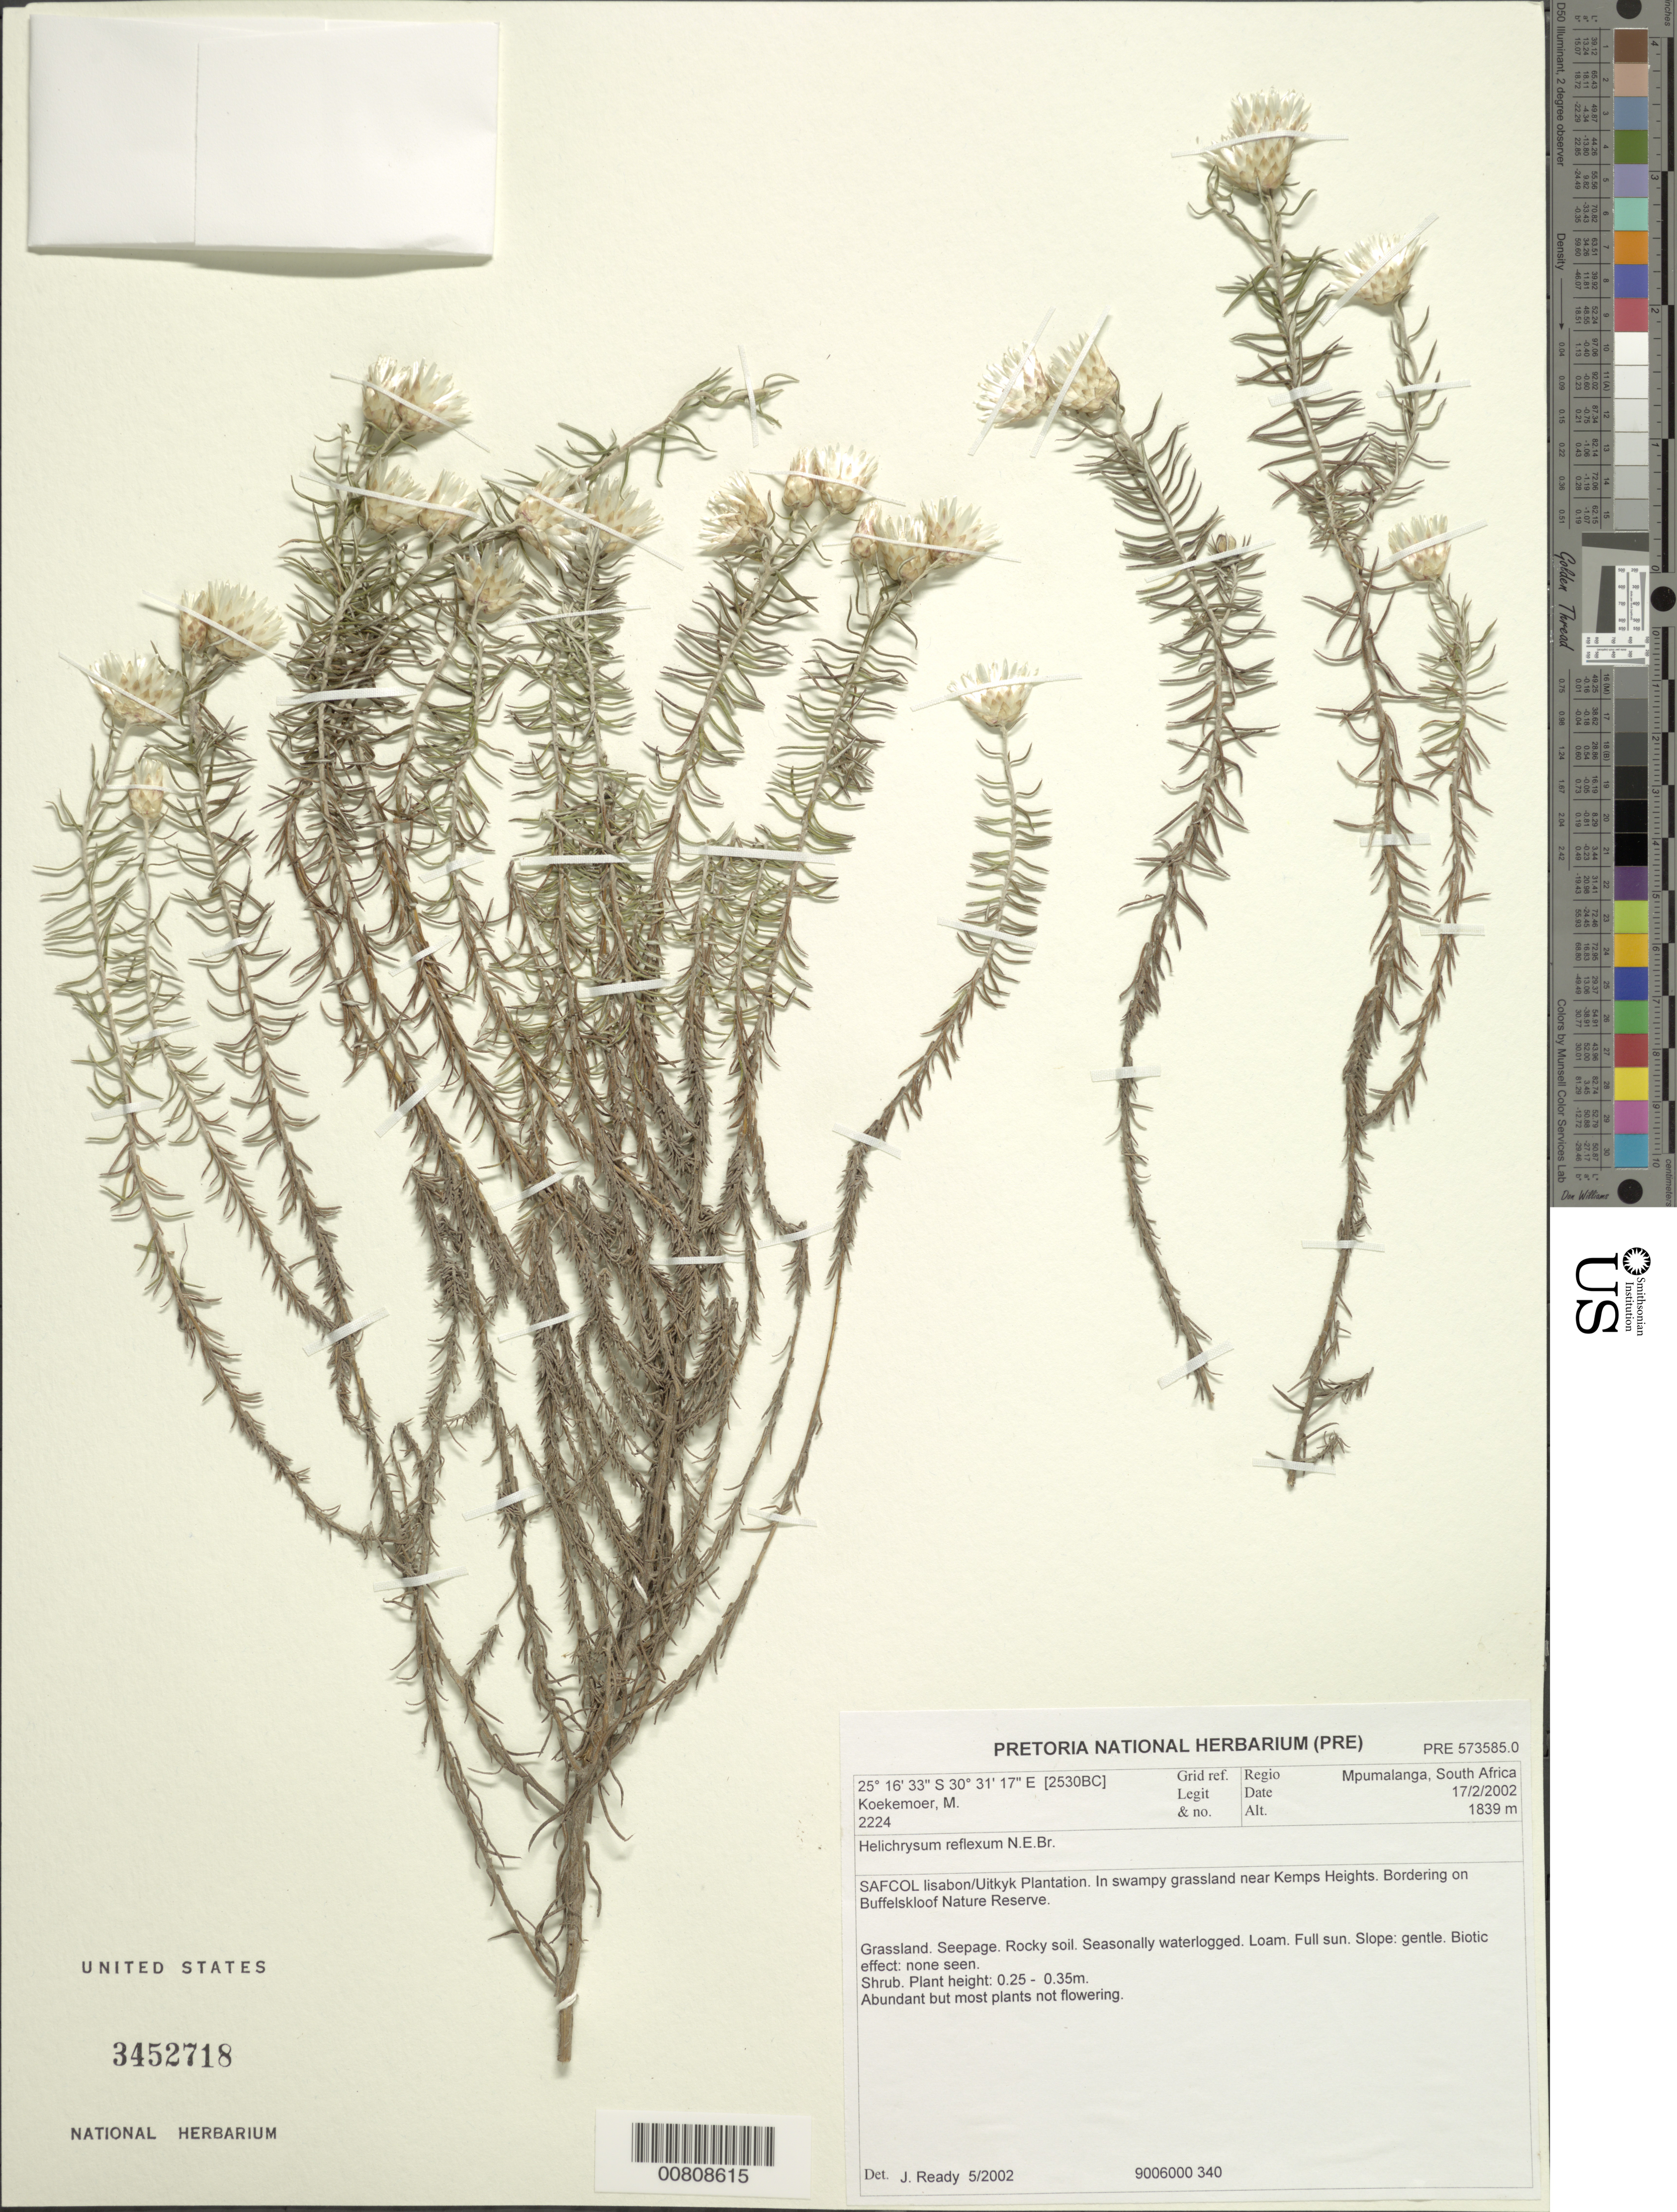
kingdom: Plantae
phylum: Tracheophyta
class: Magnoliopsida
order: Asterales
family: Asteraceae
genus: Helichrysum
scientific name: Helichrysum reflexum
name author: N.E. Br.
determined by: Ready, J.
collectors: M. Koekemoer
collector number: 2224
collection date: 2000-02-17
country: South Africa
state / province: Mpumalanga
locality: SAFCOL Lisabon/Uitkyk Plantation, near Kemp's Height, bordering Buffelskloof Nature Reserve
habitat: Grassland, seepage, rocky soil, seasonally waterlogged, loam, full sun, gentle slope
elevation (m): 1839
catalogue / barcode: US 3452718